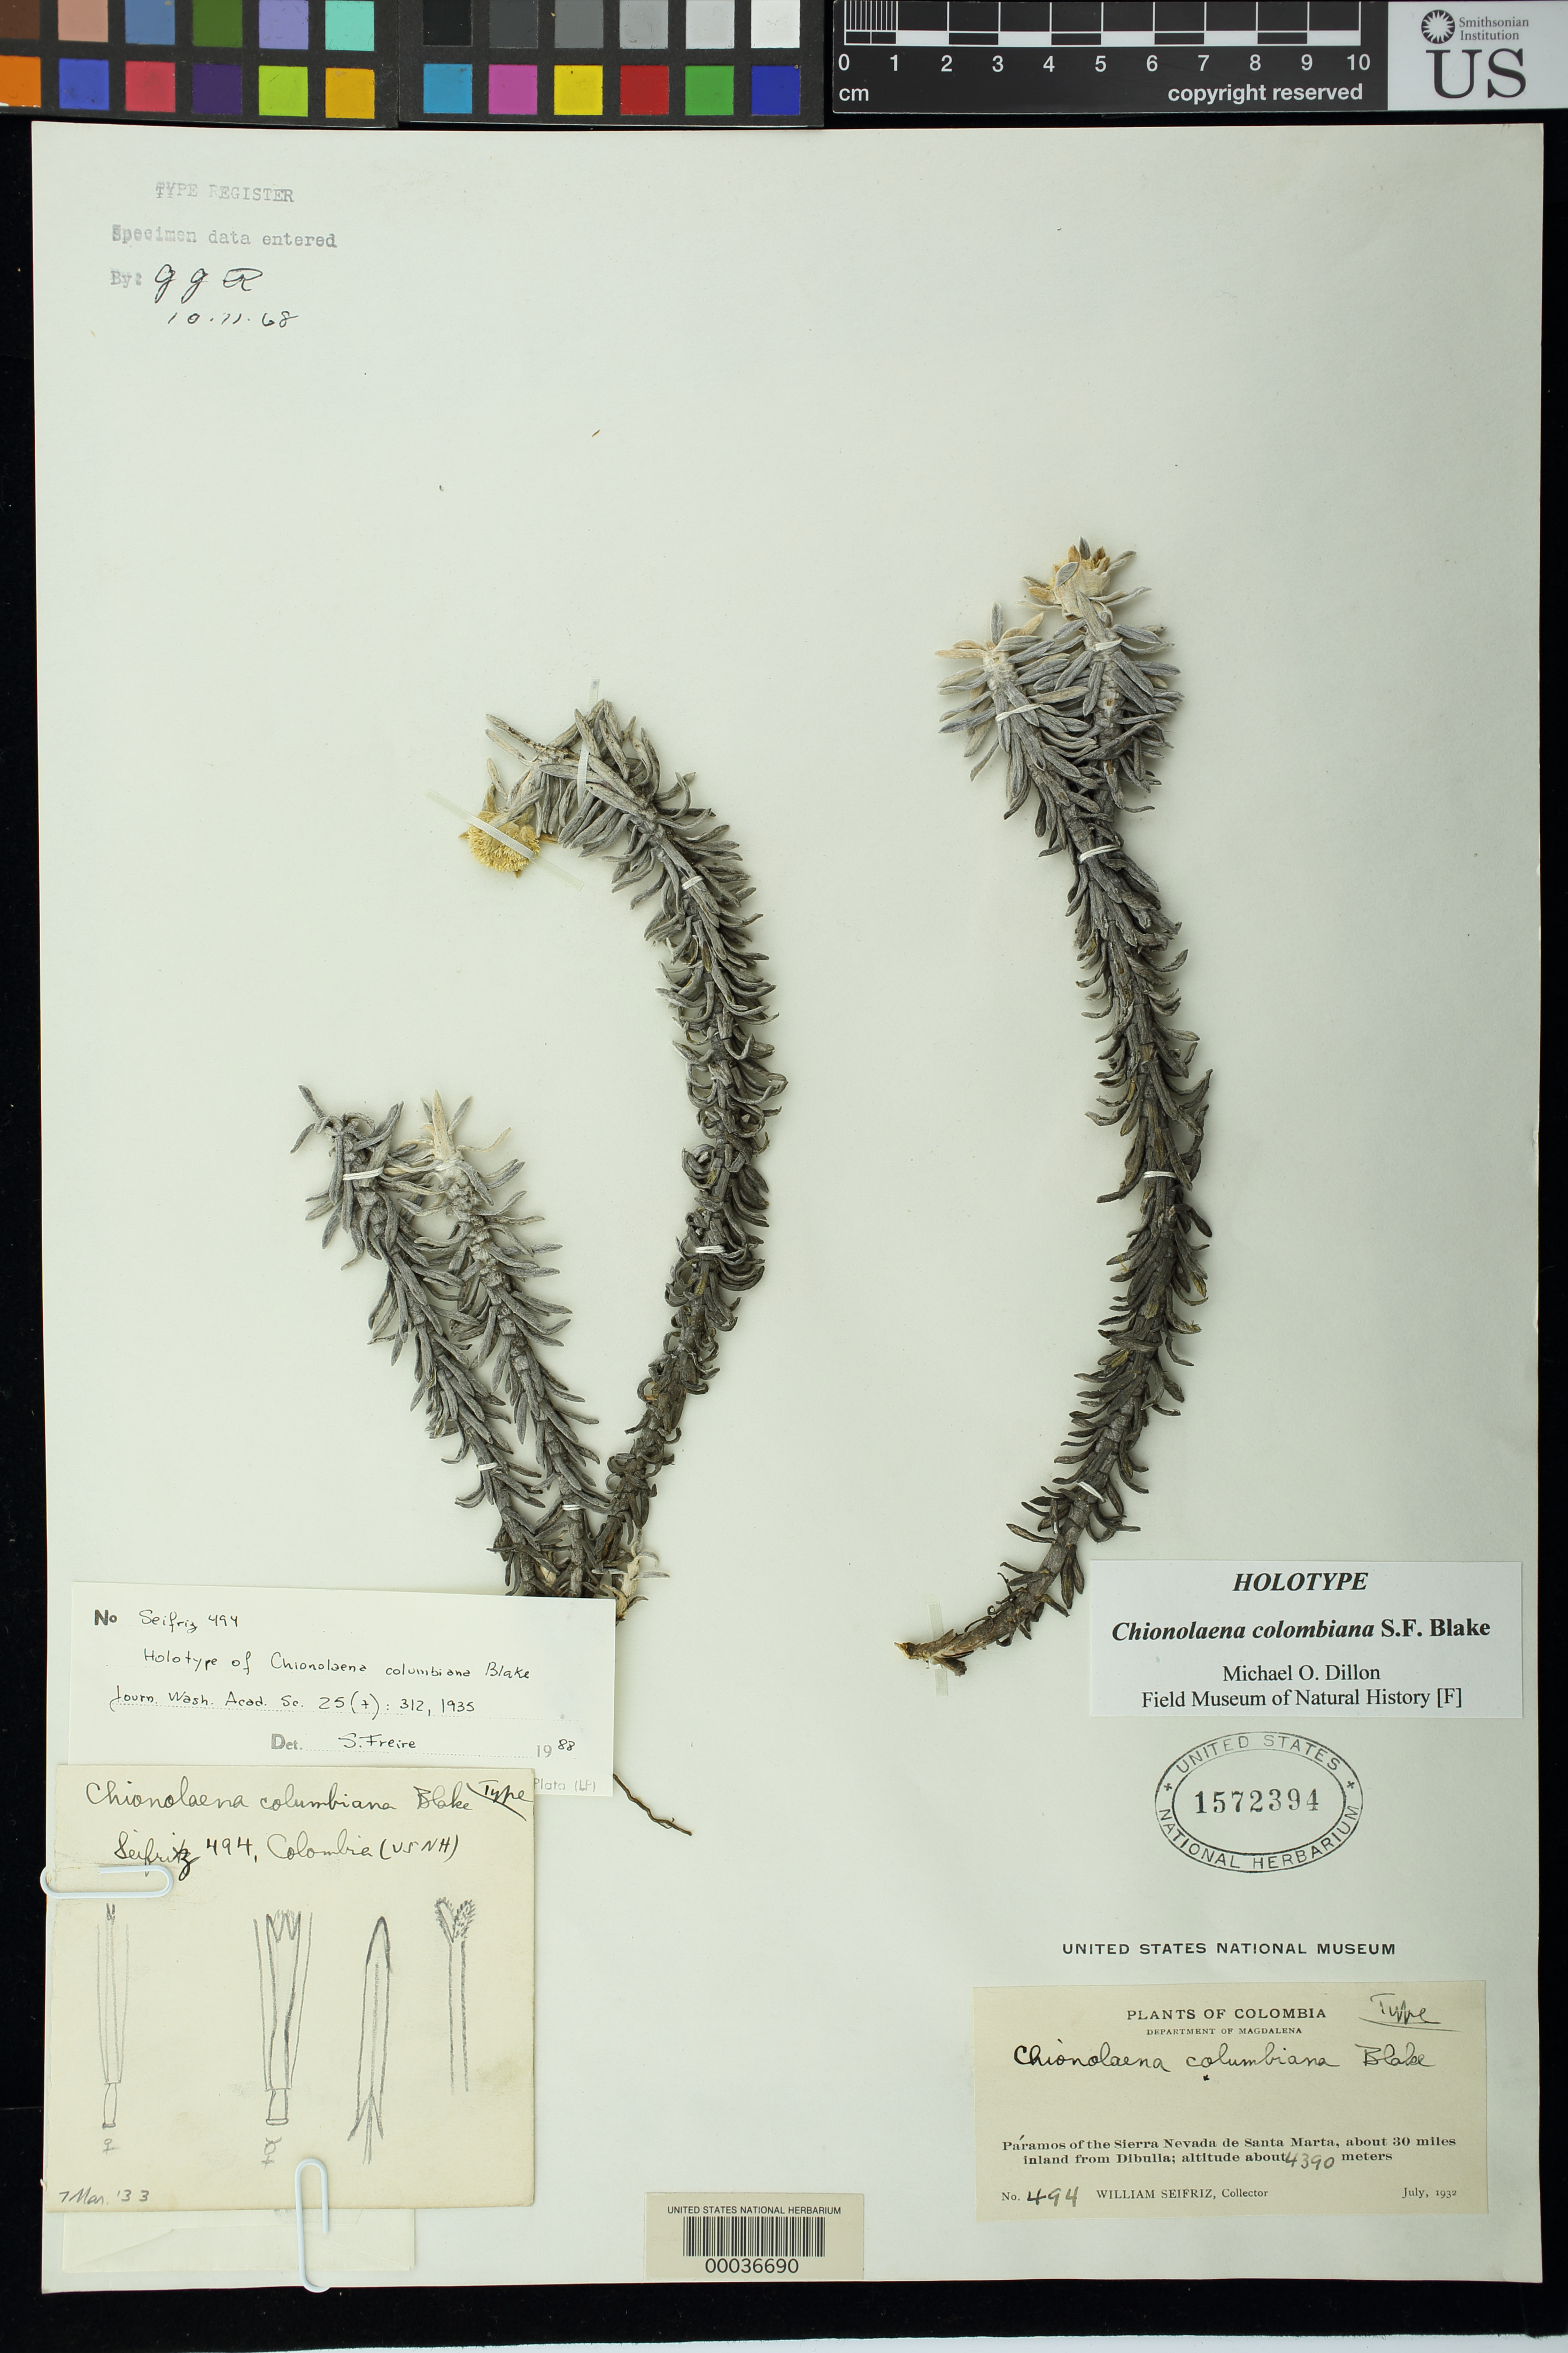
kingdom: Plantae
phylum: Tracheophyta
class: Magnoliopsida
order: Asterales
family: Asteraceae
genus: Chionolaena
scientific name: Chionolaena columbiana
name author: S.F. Blake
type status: Holotype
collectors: W. Seifriz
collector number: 494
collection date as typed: Jul 1932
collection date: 1932-07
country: Colombia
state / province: Magdalena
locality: Parmos of the Sierra Nevada de Santa Marta, about 30 miles inland from Dibulla.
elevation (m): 4390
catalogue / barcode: US 1572394